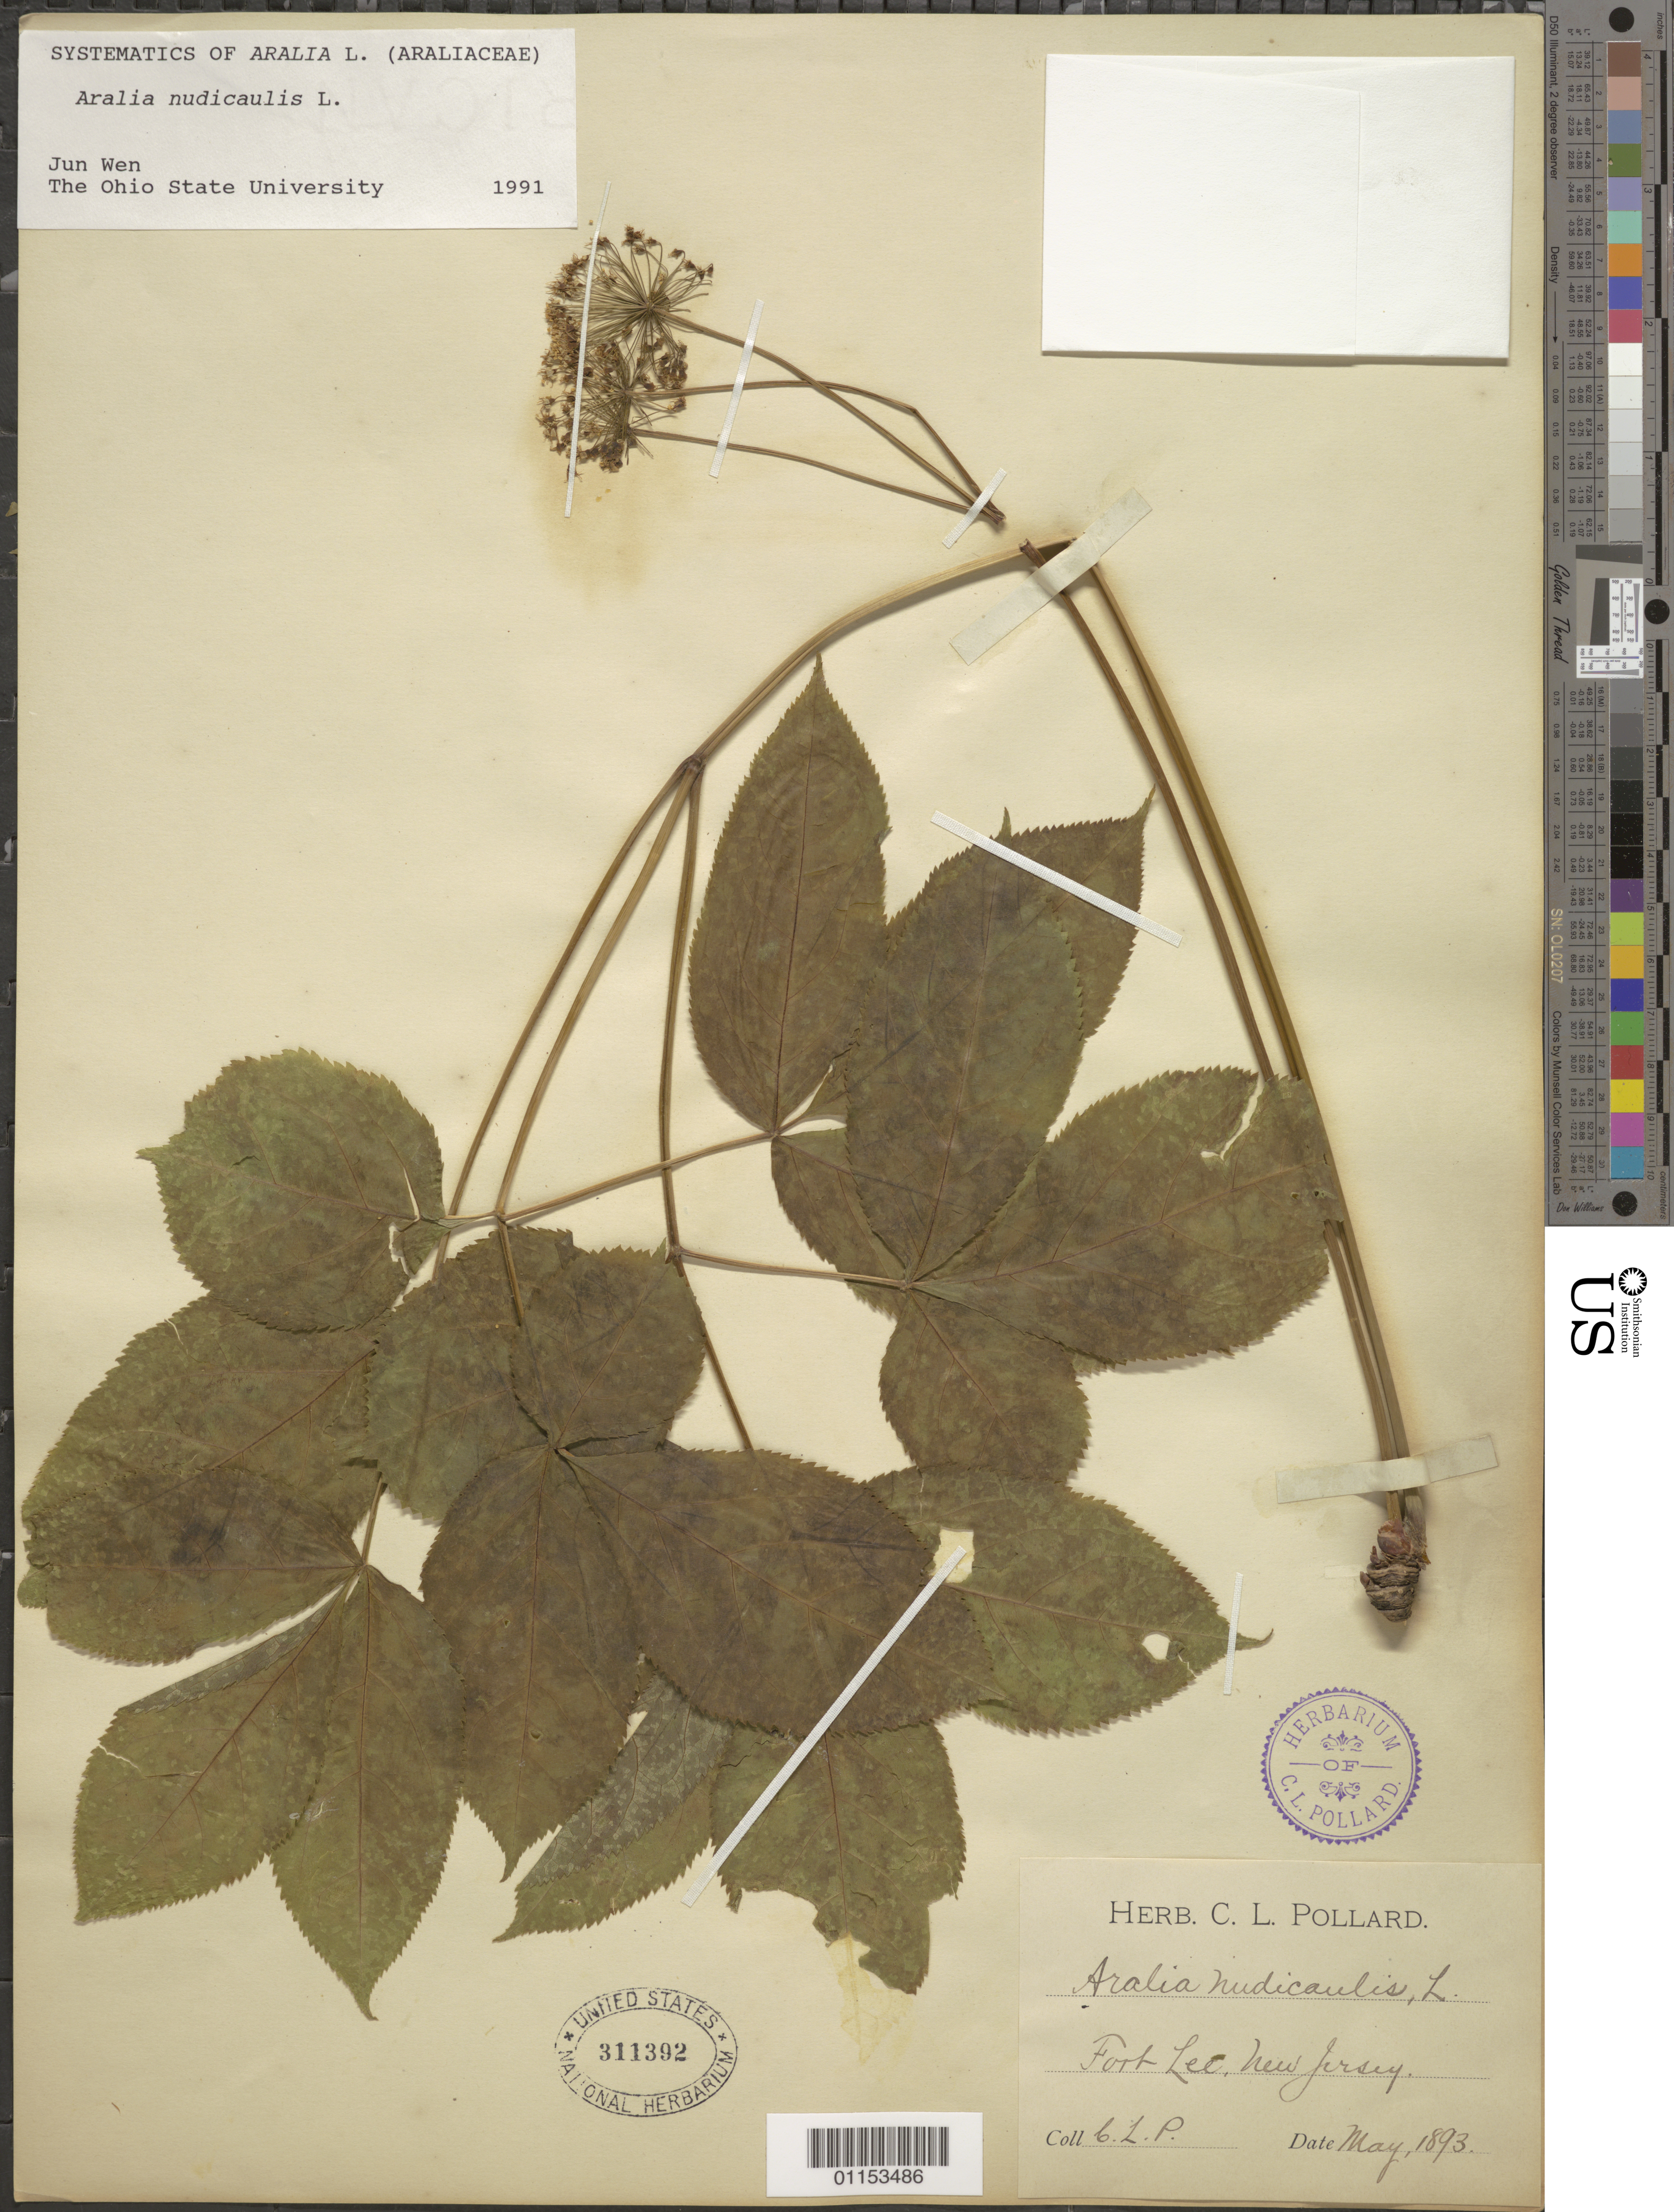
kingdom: Plantae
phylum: Tracheophyta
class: Magnoliopsida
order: Apiales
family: Araliaceae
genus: Aralia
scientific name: Aralia nudicaulis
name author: L.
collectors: ex herb. C.L. Pollard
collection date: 1893-05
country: United States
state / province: New Jersey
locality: Fort Lee.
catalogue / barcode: US 311392